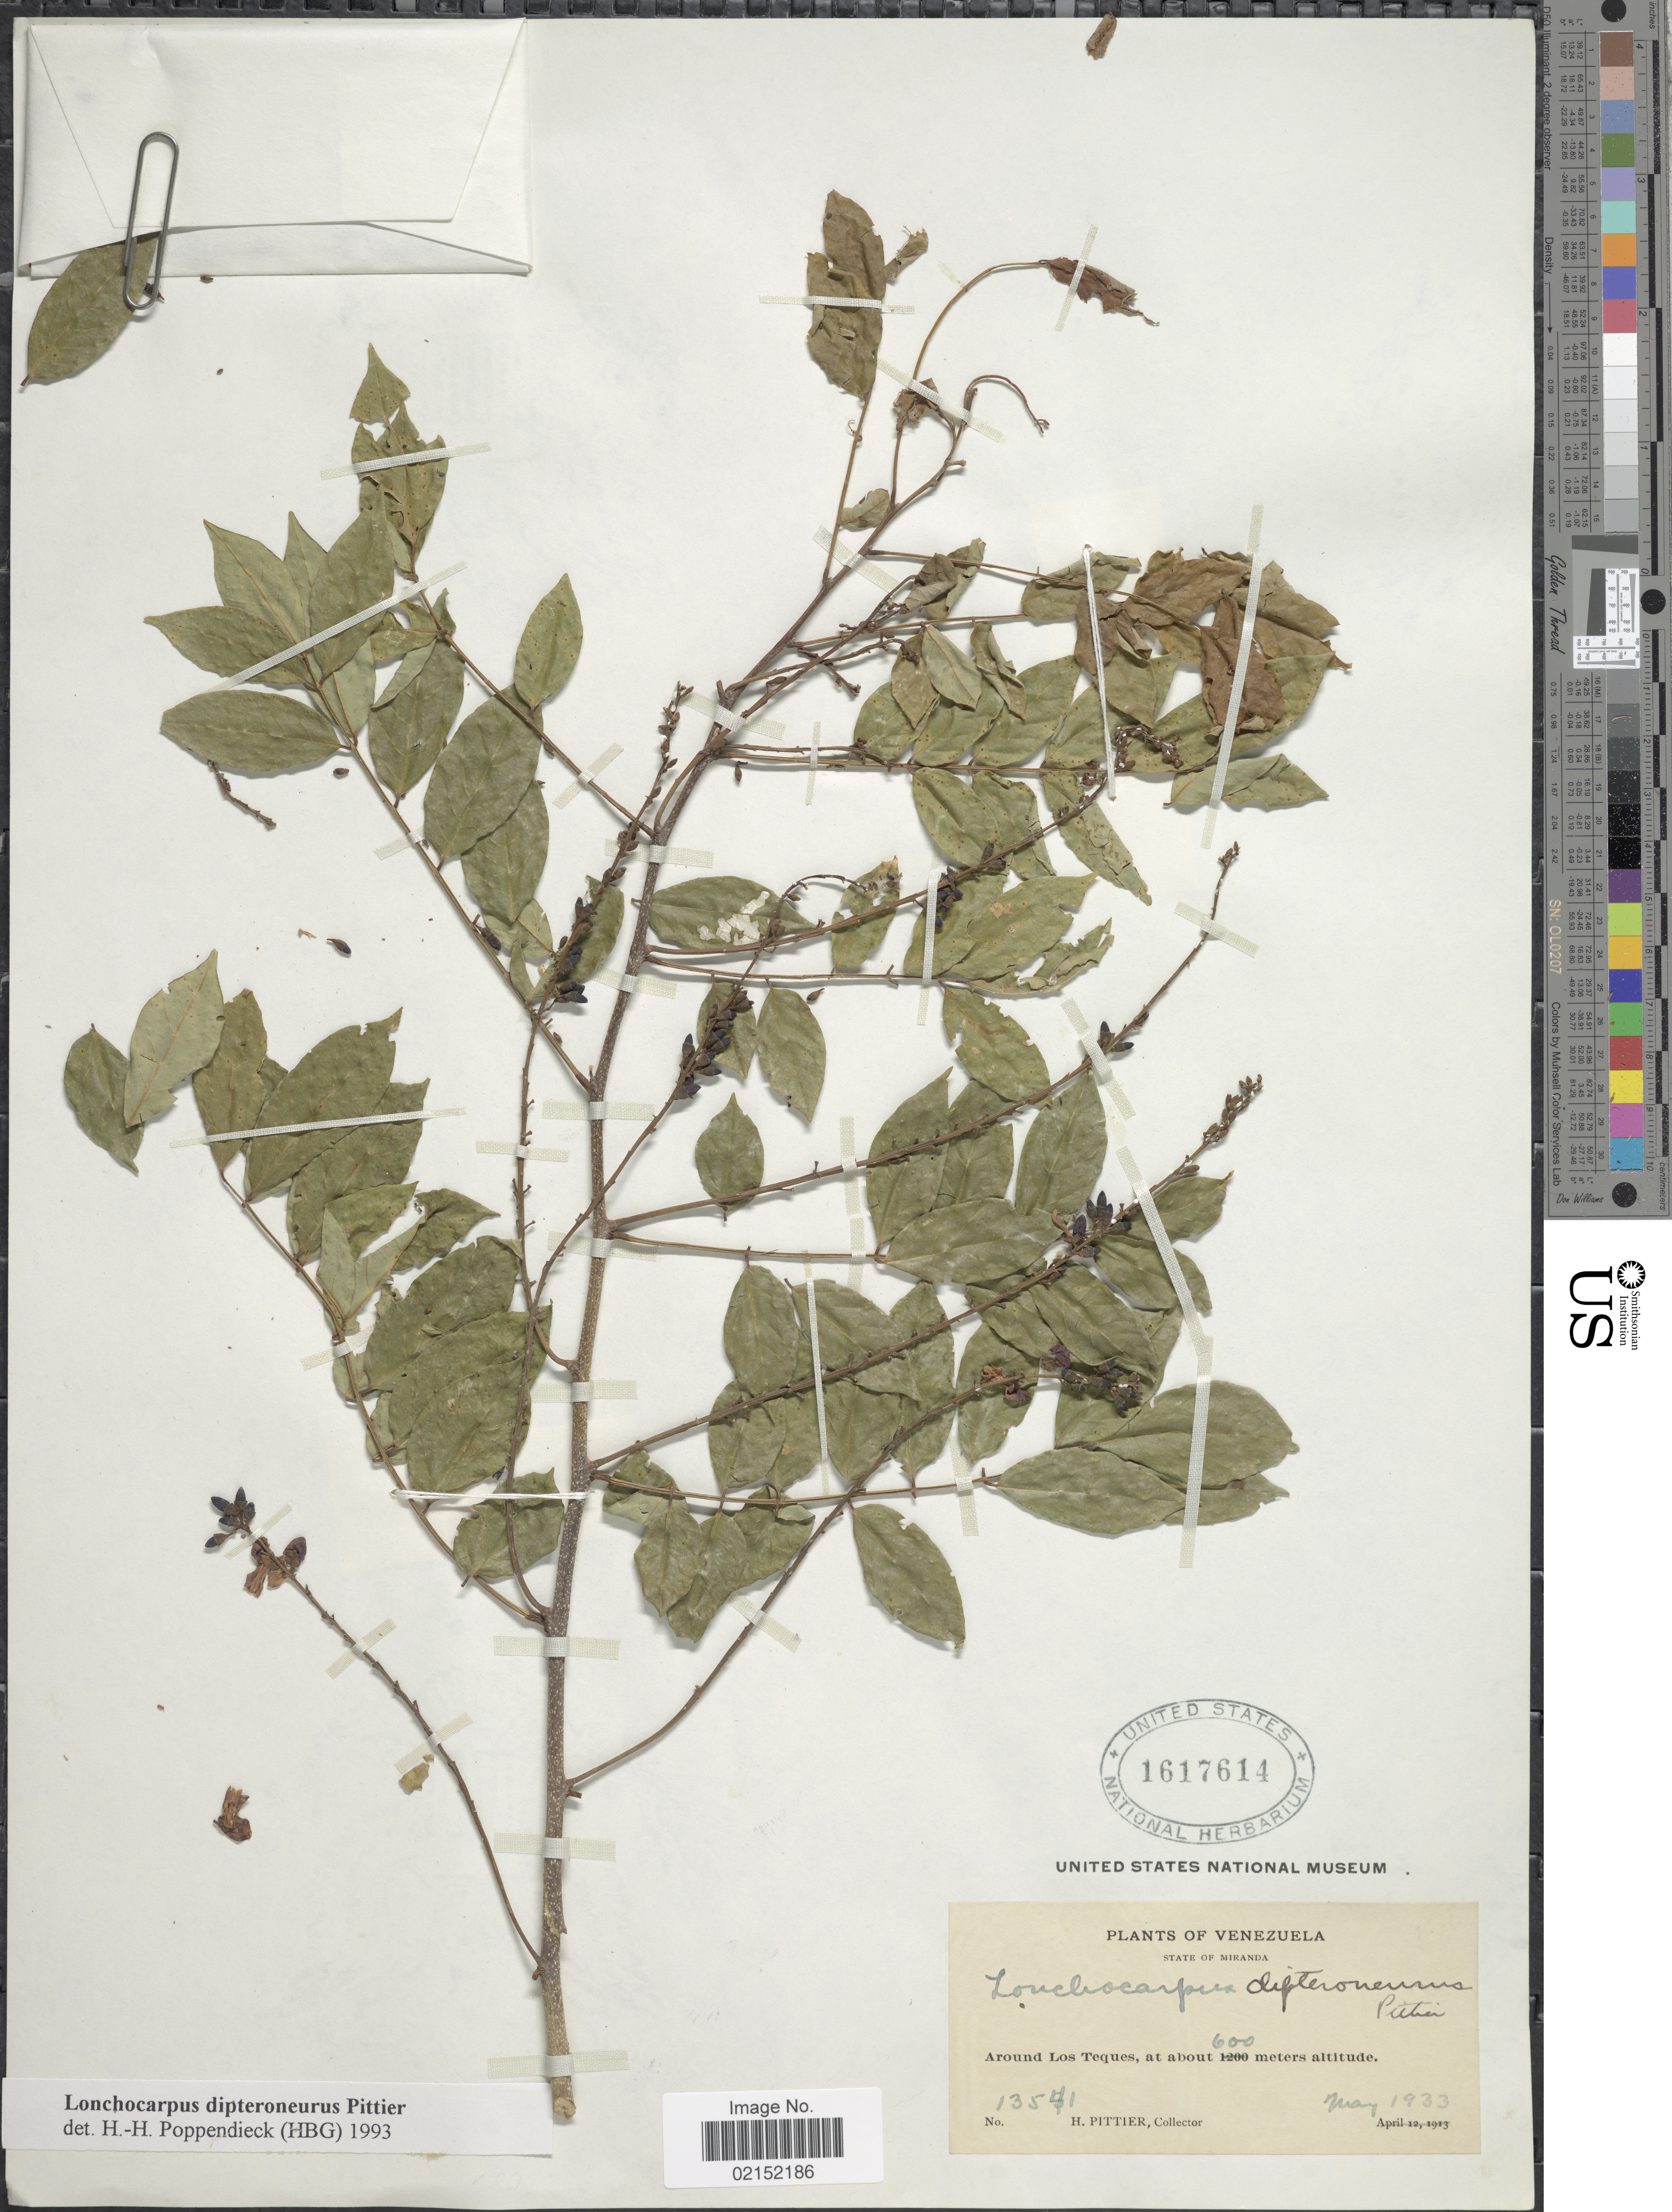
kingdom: Plantae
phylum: Tracheophyta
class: Magnoliopsida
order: Fabales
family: Fabaceae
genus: Lonchocarpus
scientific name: Lonchocarpus dipteroneurus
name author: Pittier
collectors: H. F. Pittier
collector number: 13541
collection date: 1933-05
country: Venezuela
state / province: Miranda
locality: Venezuela, Around Los Teques, State of Miranda.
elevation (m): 600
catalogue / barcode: US 1617614